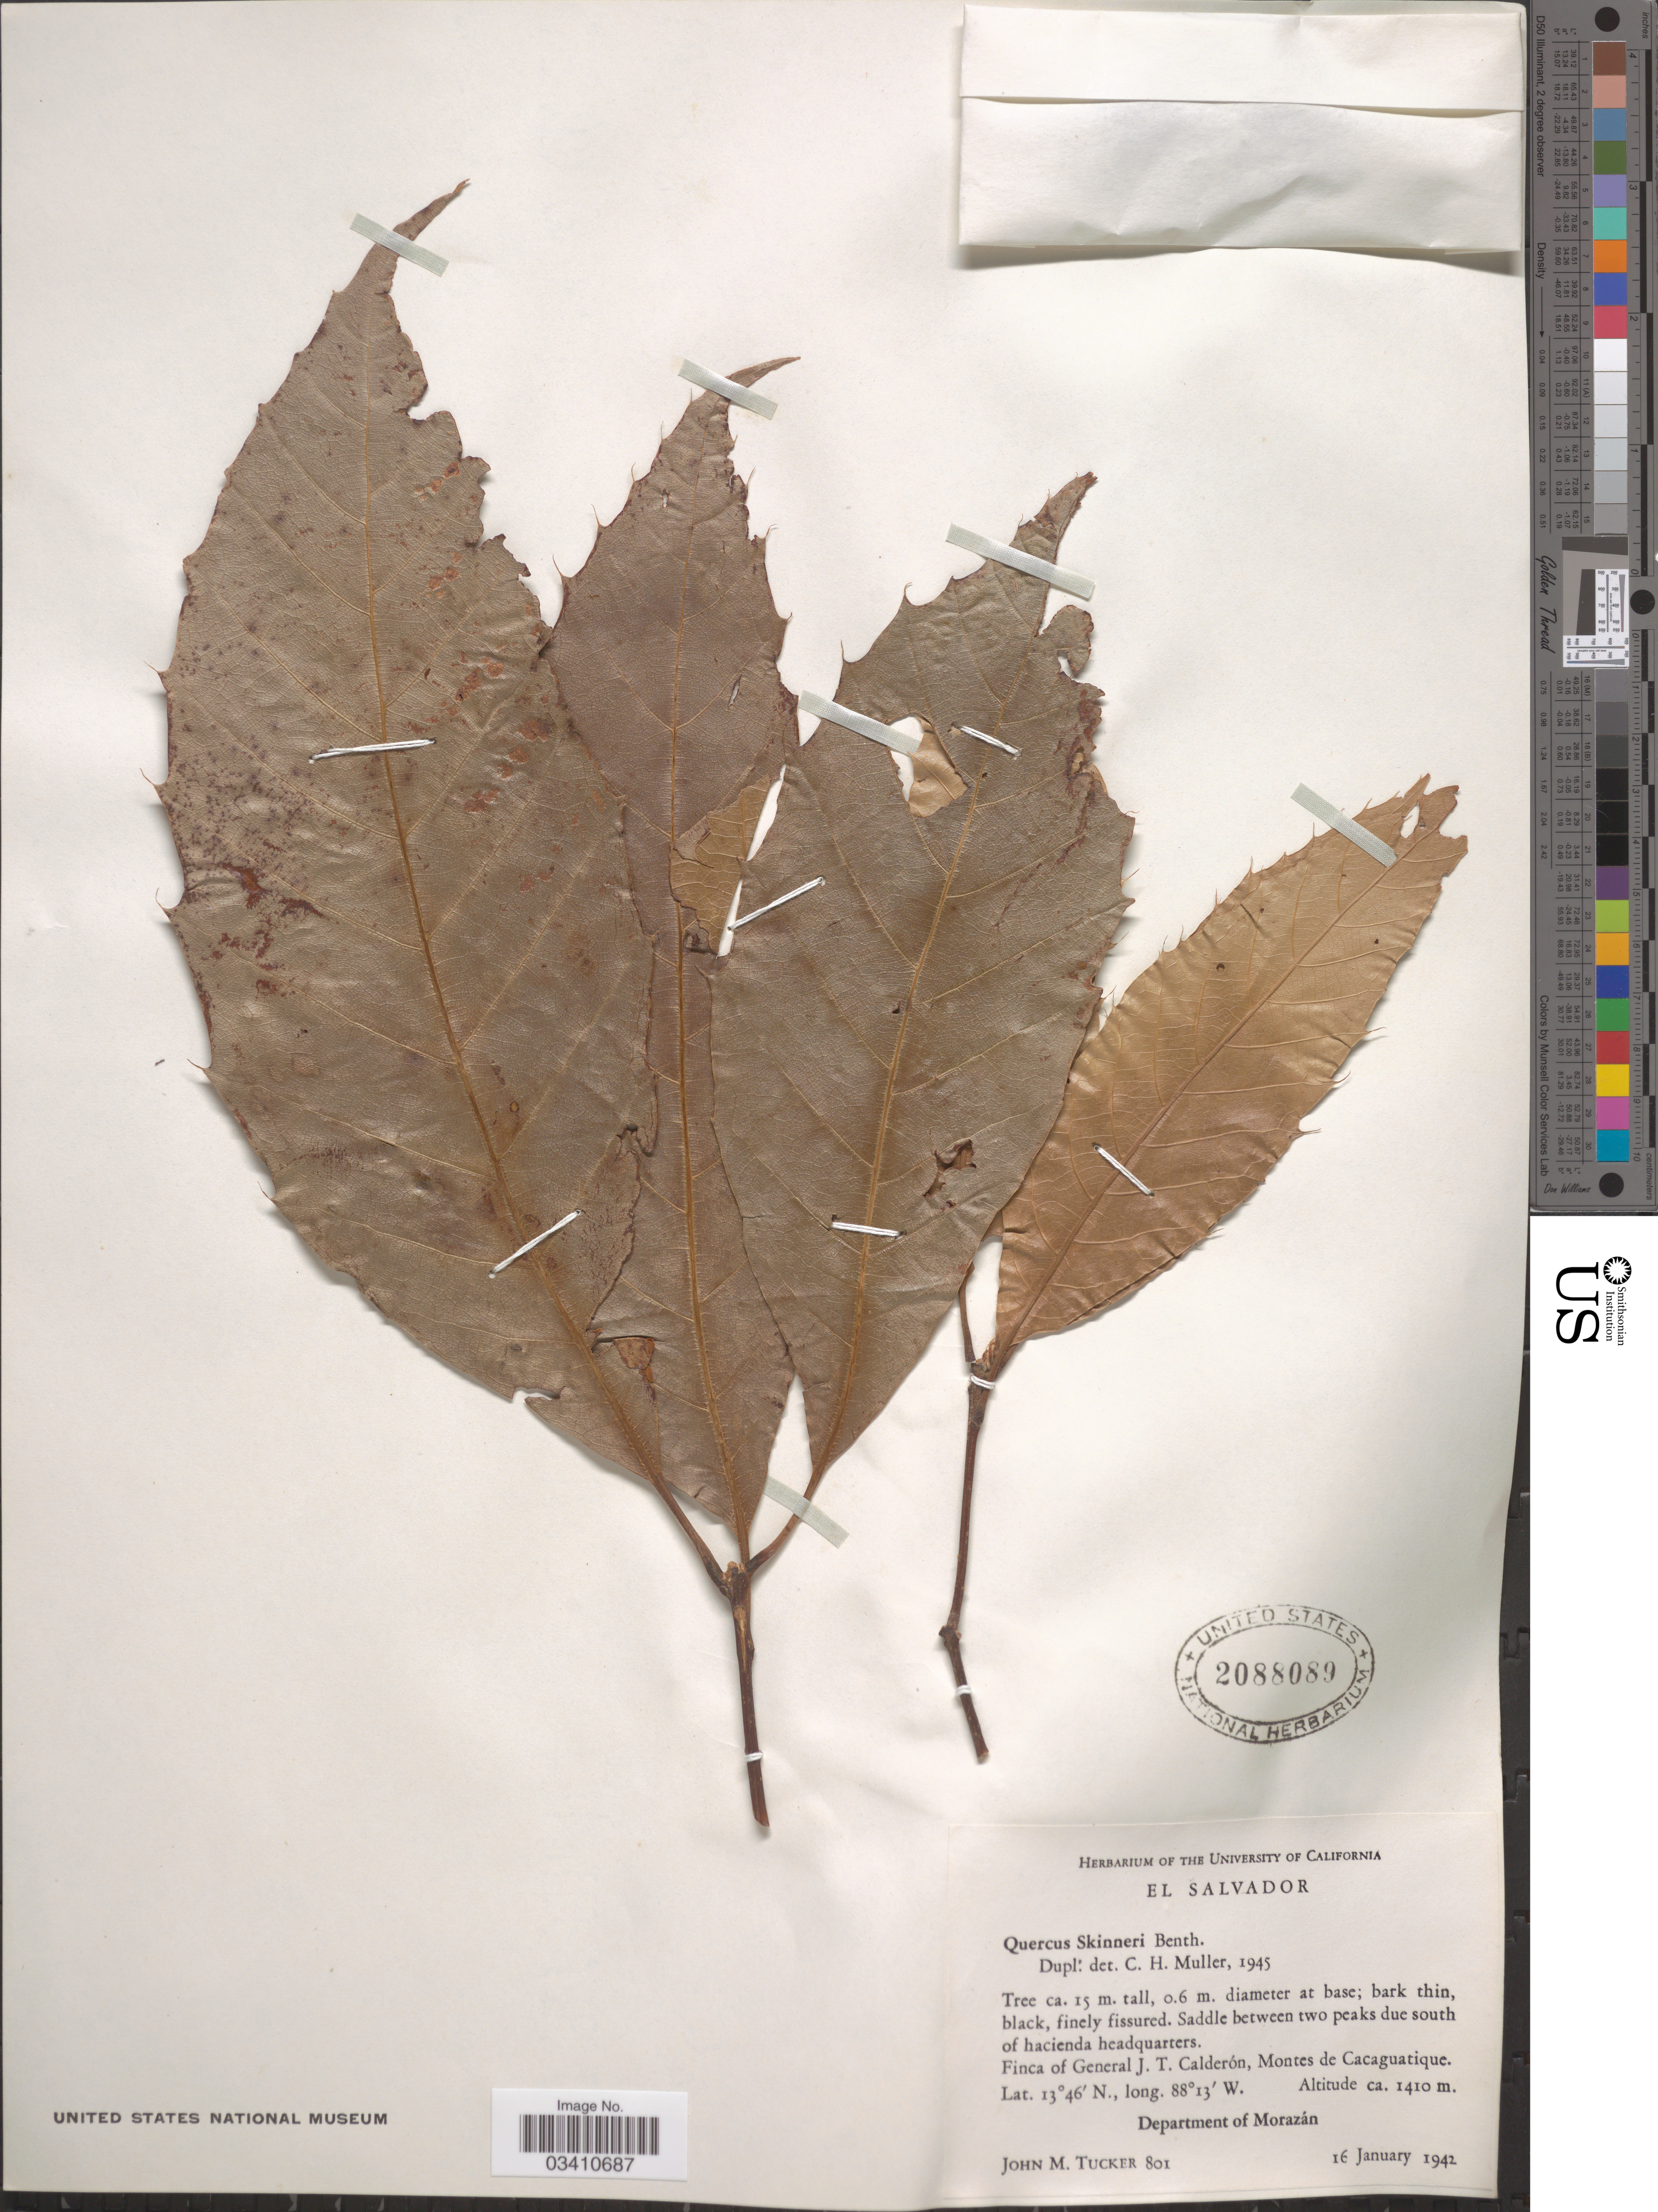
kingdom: Plantae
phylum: Tracheophyta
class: Magnoliopsida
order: Fagales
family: Fagaceae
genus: Quercus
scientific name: Quercus skinneri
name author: Benth.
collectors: J. M. Tucker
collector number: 801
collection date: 1942-01-16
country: El Salvador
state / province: Morazan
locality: Saddle between two peaks due south of hacienda headquarters. Finca of General J. T. Calderón, Montes de Cacaguatique. Department of Morazán.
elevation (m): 1410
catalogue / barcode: US 2088089